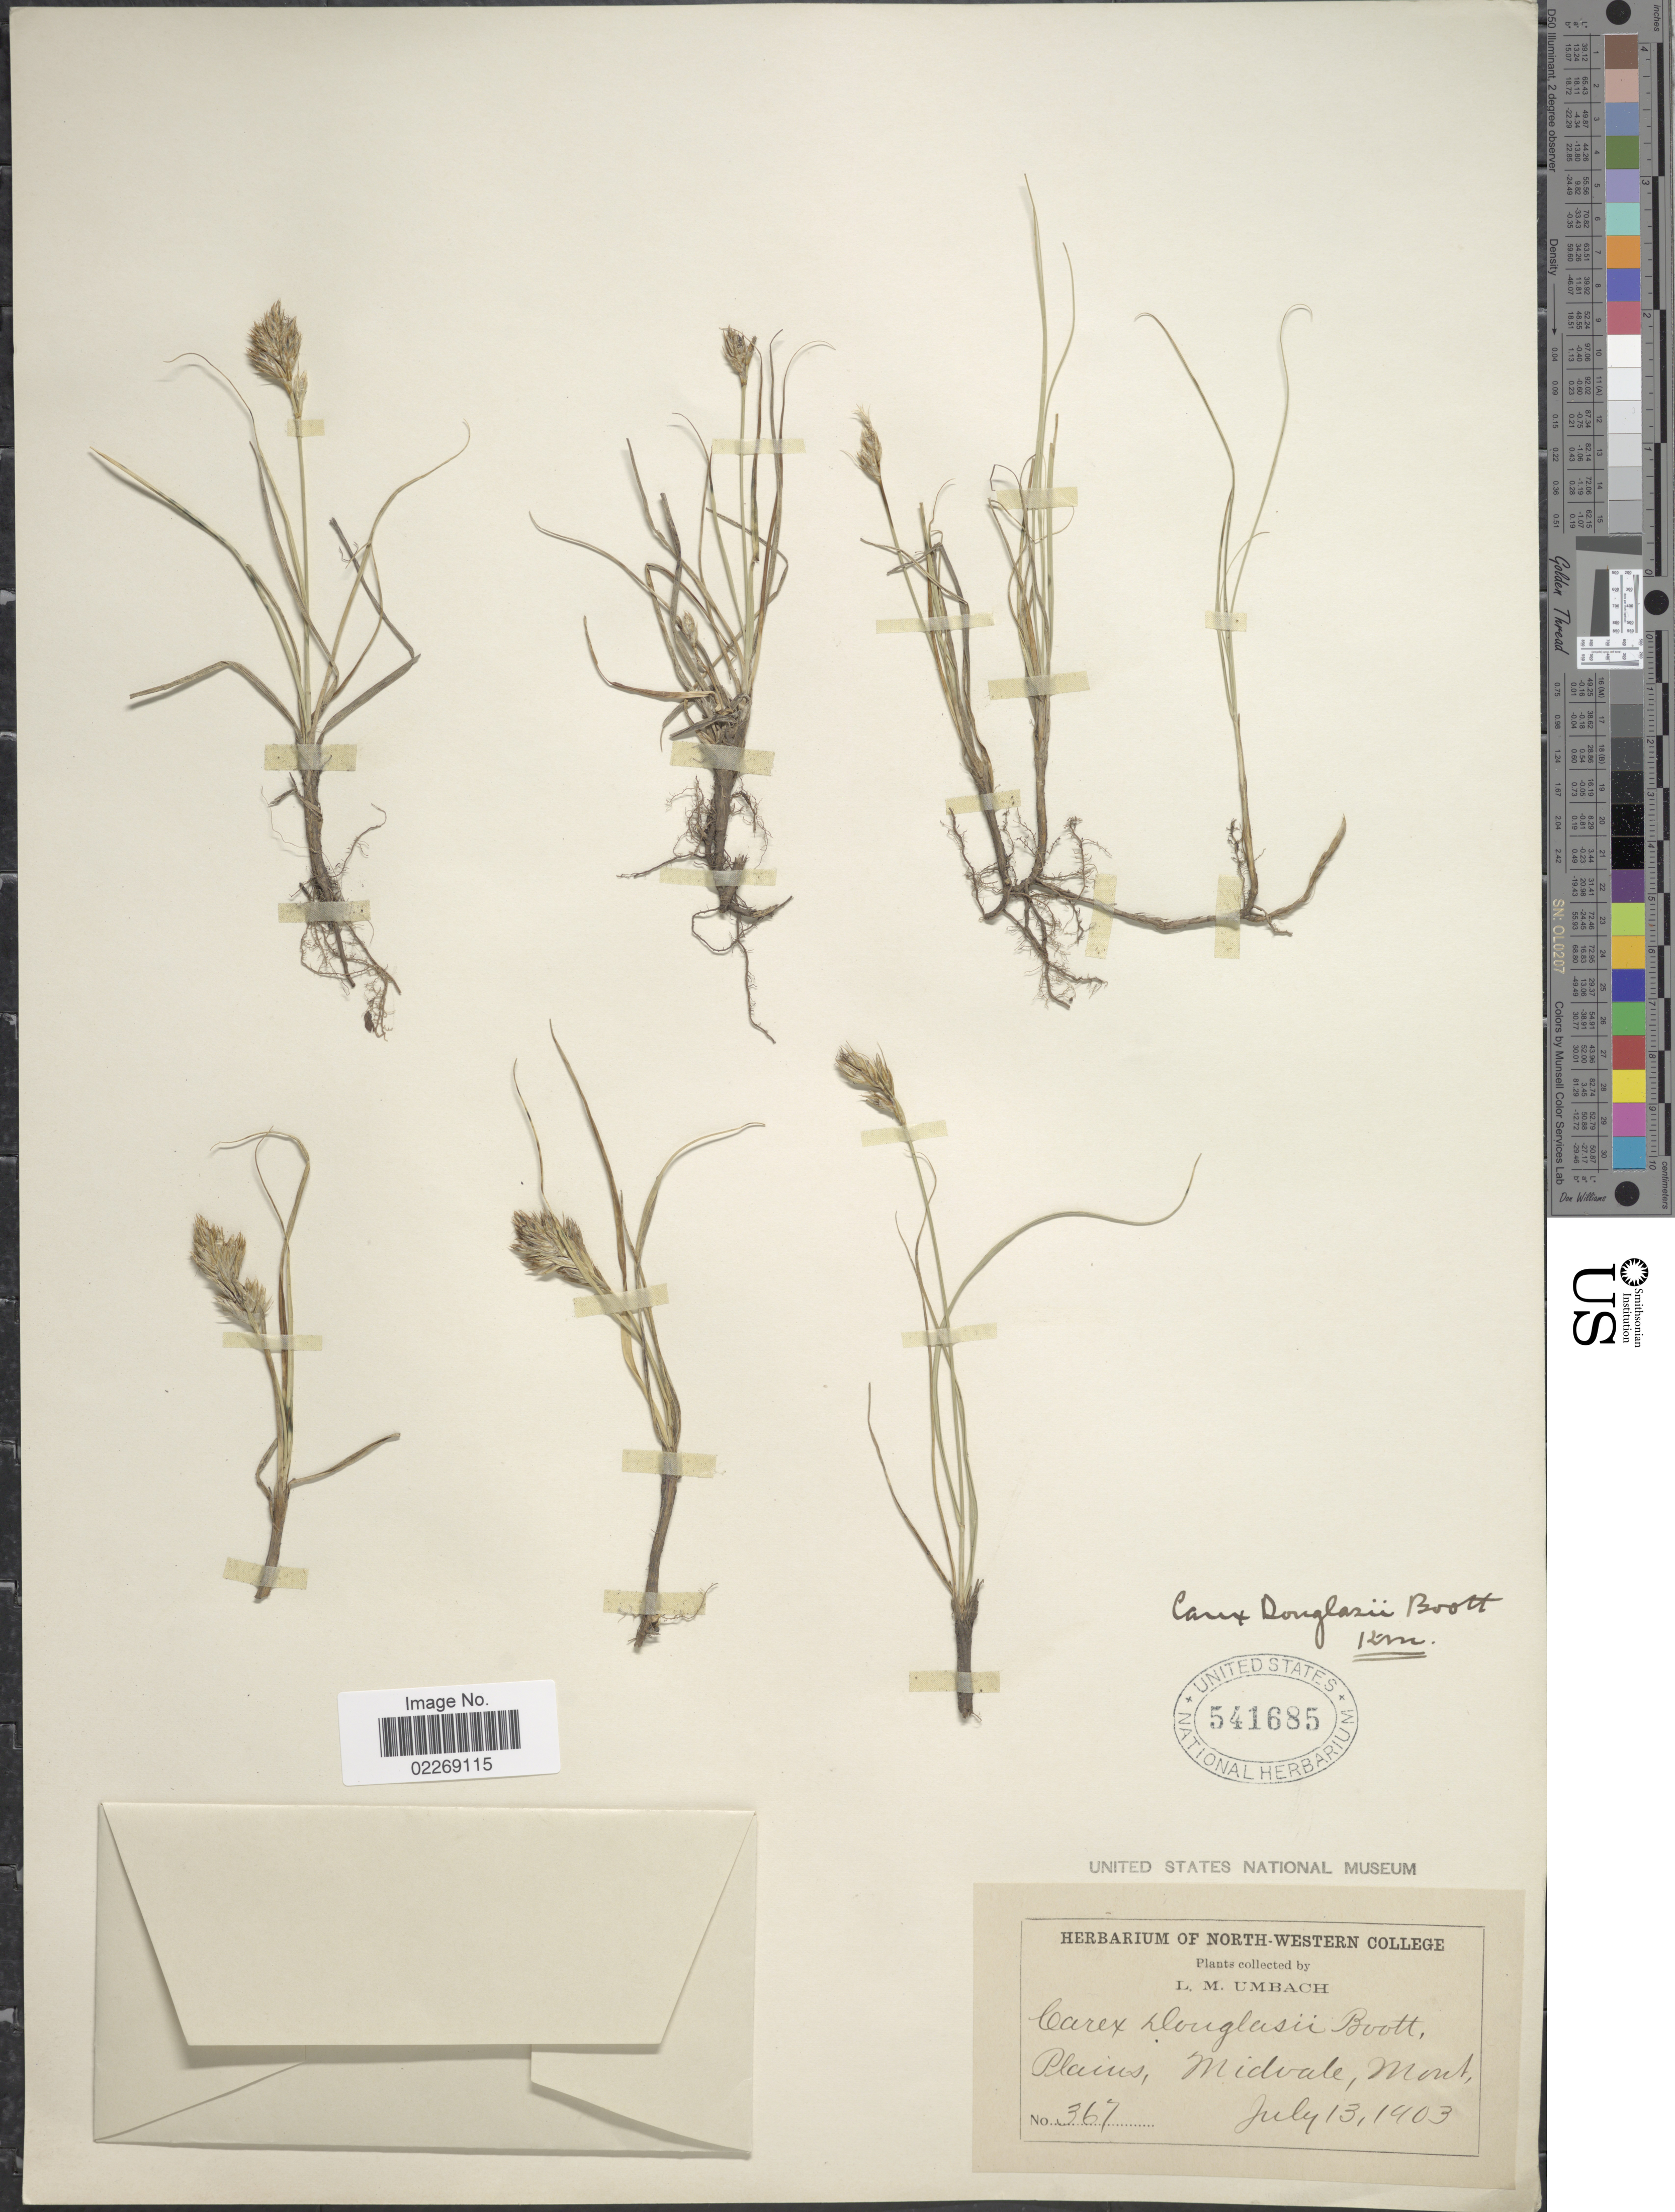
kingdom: Plantae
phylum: Tracheophyta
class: Liliopsida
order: Poales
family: Cyperaceae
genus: Carex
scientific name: Carex douglasii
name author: Boott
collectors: L. M. Umbach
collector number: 367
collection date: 1903-07-13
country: United States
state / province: Montana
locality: Midvale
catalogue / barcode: US 541685